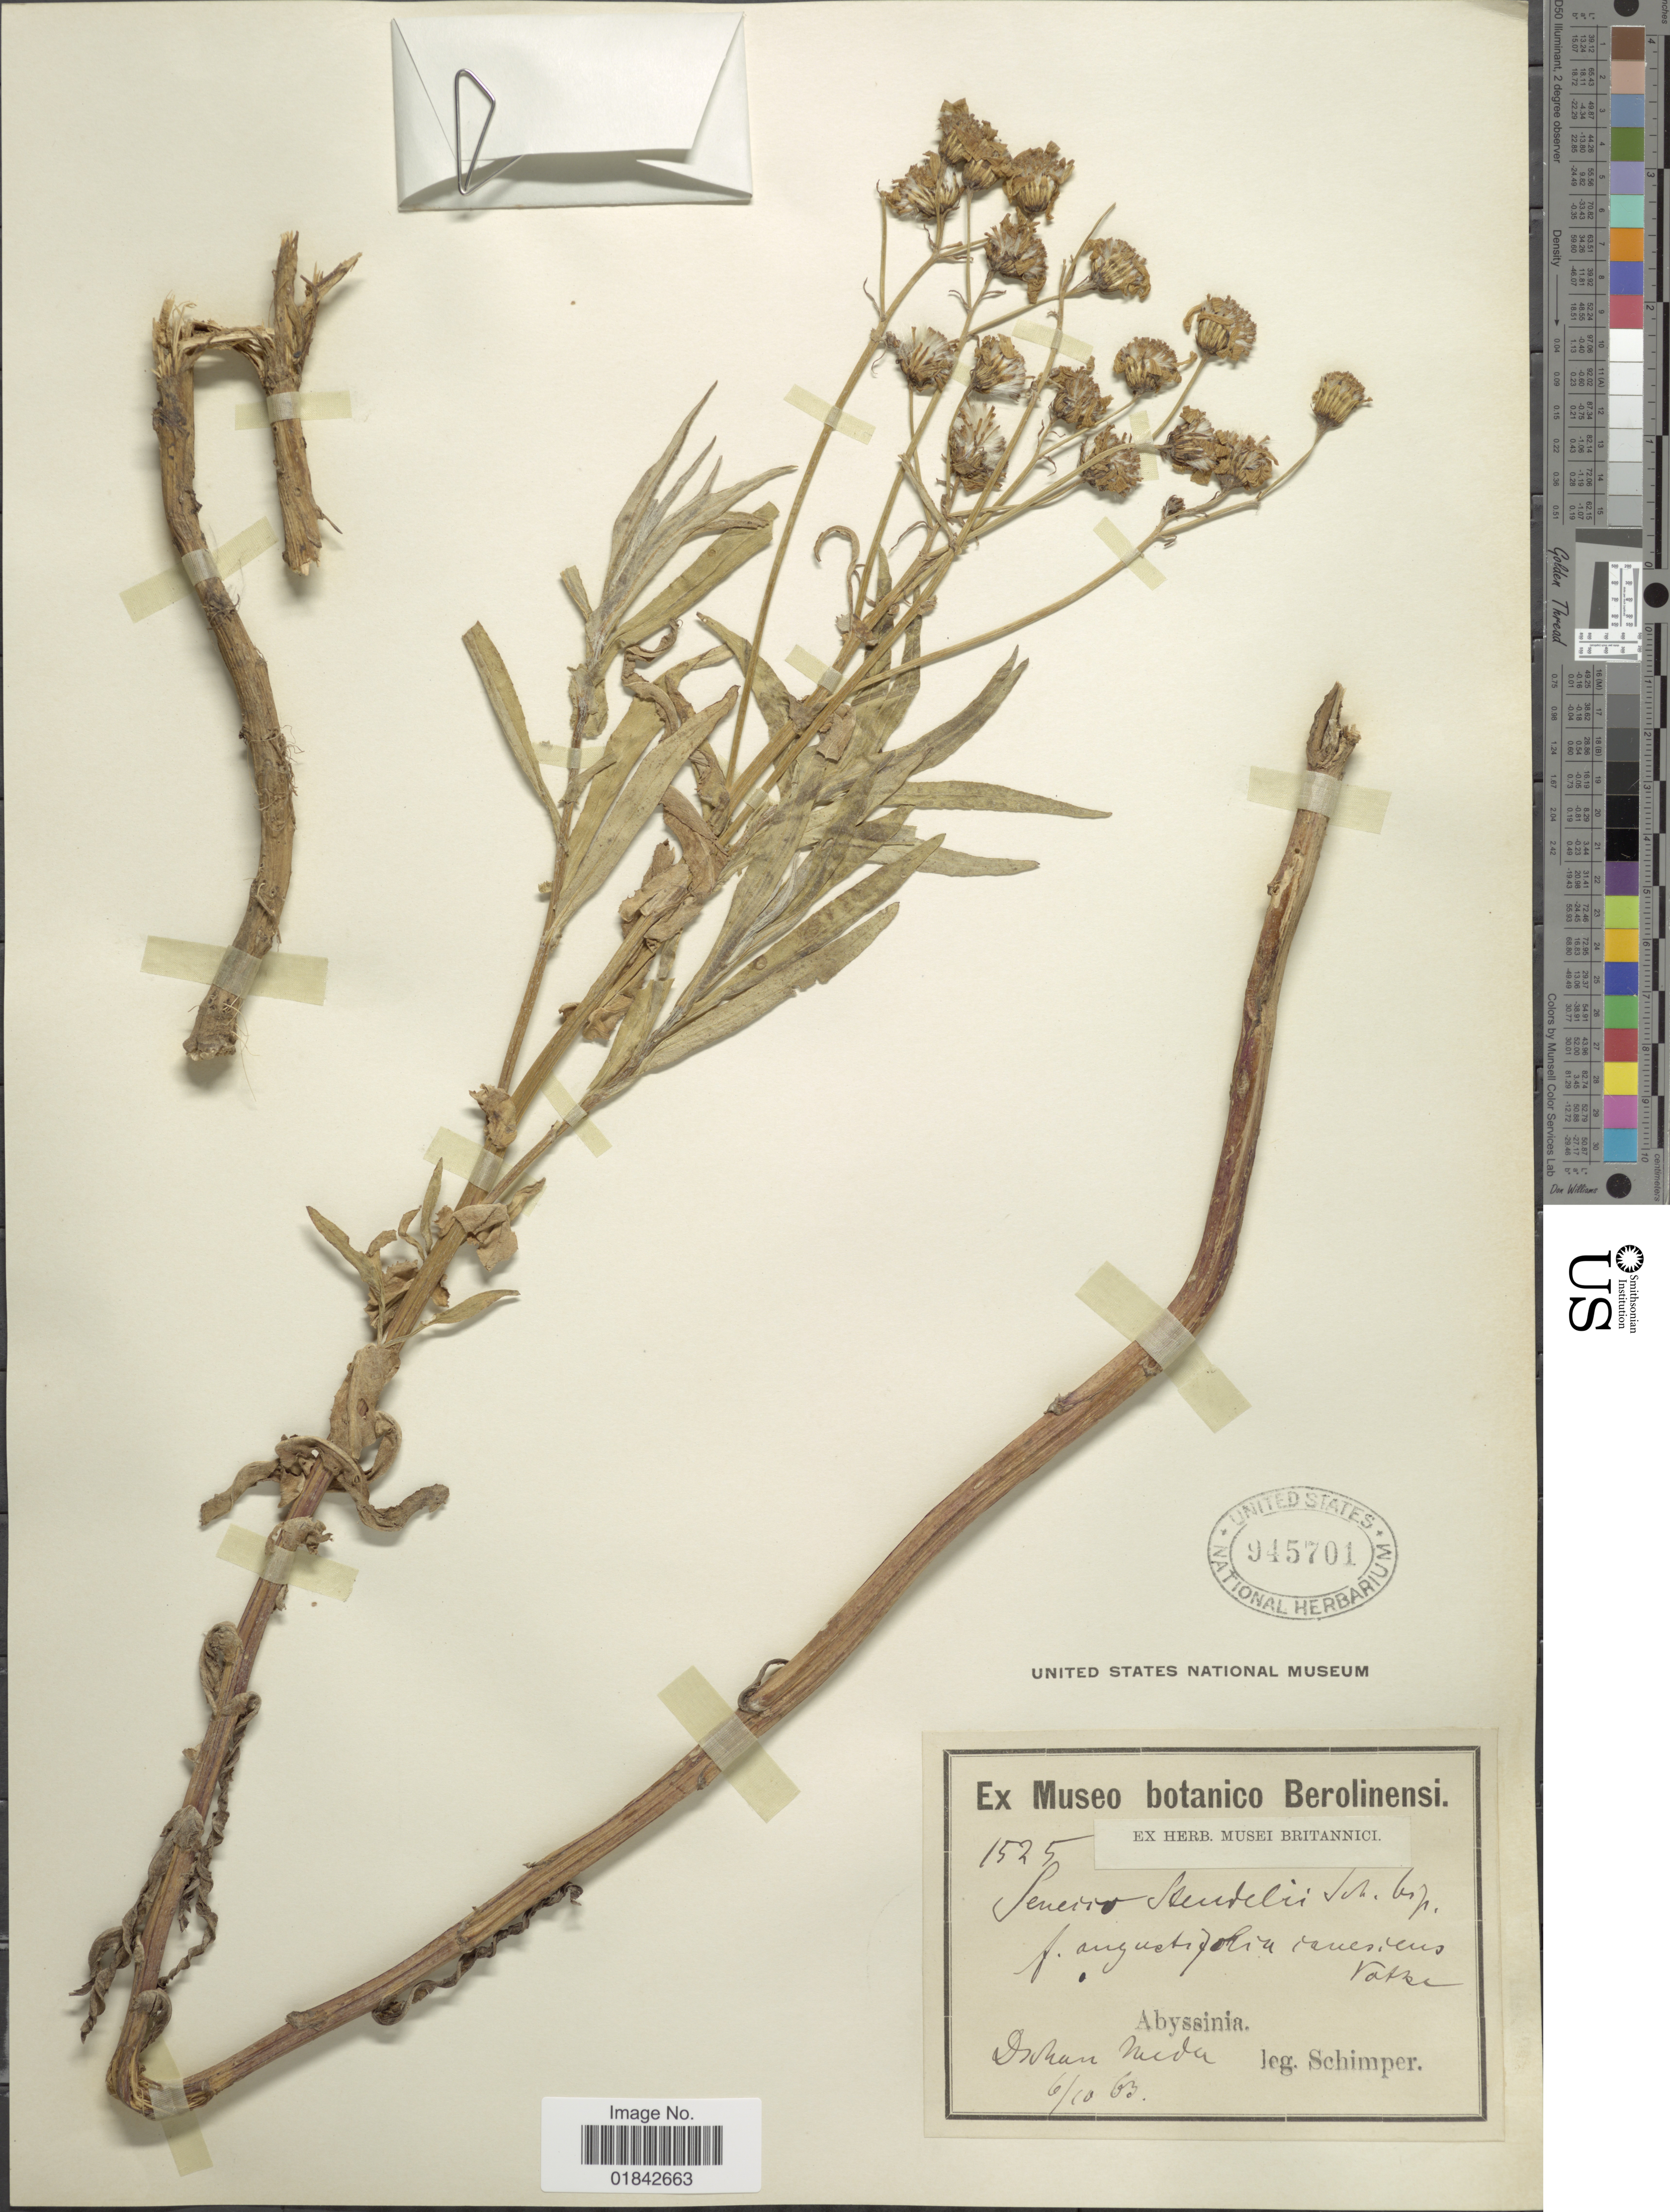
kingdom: Plantae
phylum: Tracheophyta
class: Magnoliopsida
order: Asterales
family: Asteraceae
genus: Senecio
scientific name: Senecio steudelii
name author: Sch. Bip.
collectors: -. Schimper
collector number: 1525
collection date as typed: Transcribed d/m/y: 6/10/63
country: Eritrea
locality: Abyssinia, Dschan Meda.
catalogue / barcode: US 945701